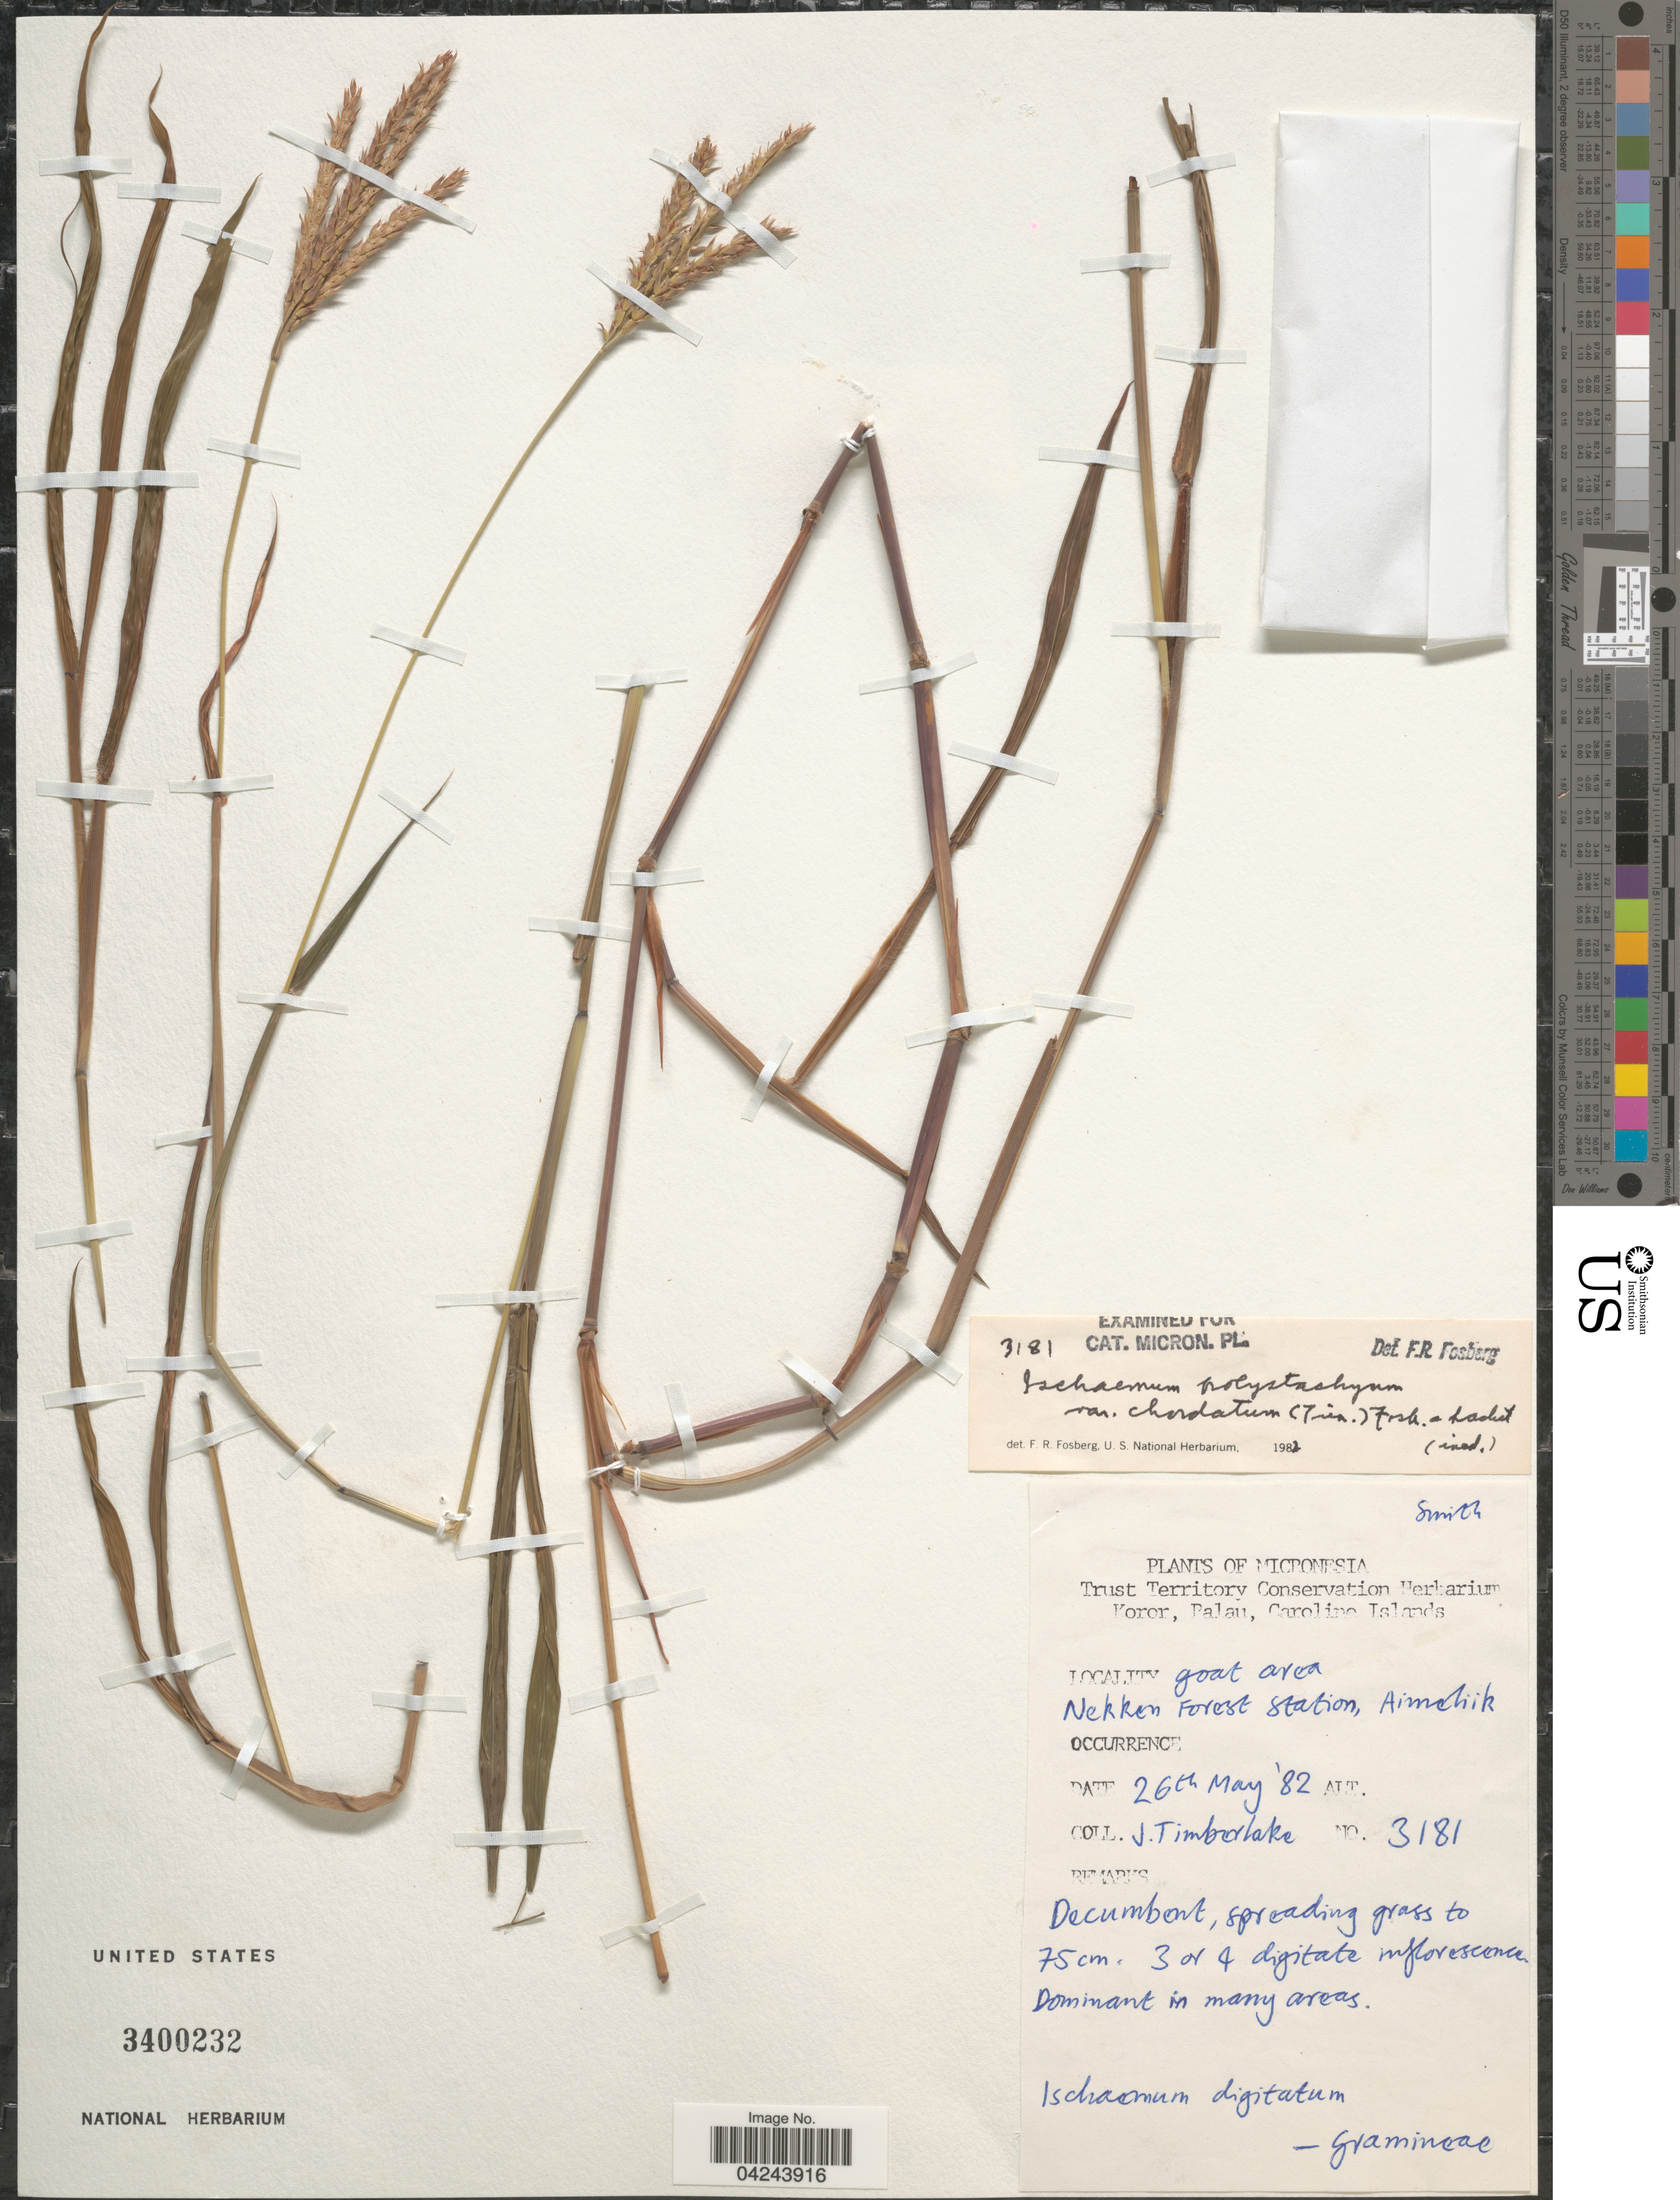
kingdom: Plantae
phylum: Tracheophyta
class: Liliopsida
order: Poales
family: Poaceae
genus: Ischaemum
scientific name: Ischaemum polystachyum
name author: J. Presl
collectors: J. Timberlake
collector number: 3181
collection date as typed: Transcribed d/m/y: 26/5/82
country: Palau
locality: Micronesia. Koror, Palau, Caroline Islands. Goat area. Nekken Forest Station, Aimeliik.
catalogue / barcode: US 3400232